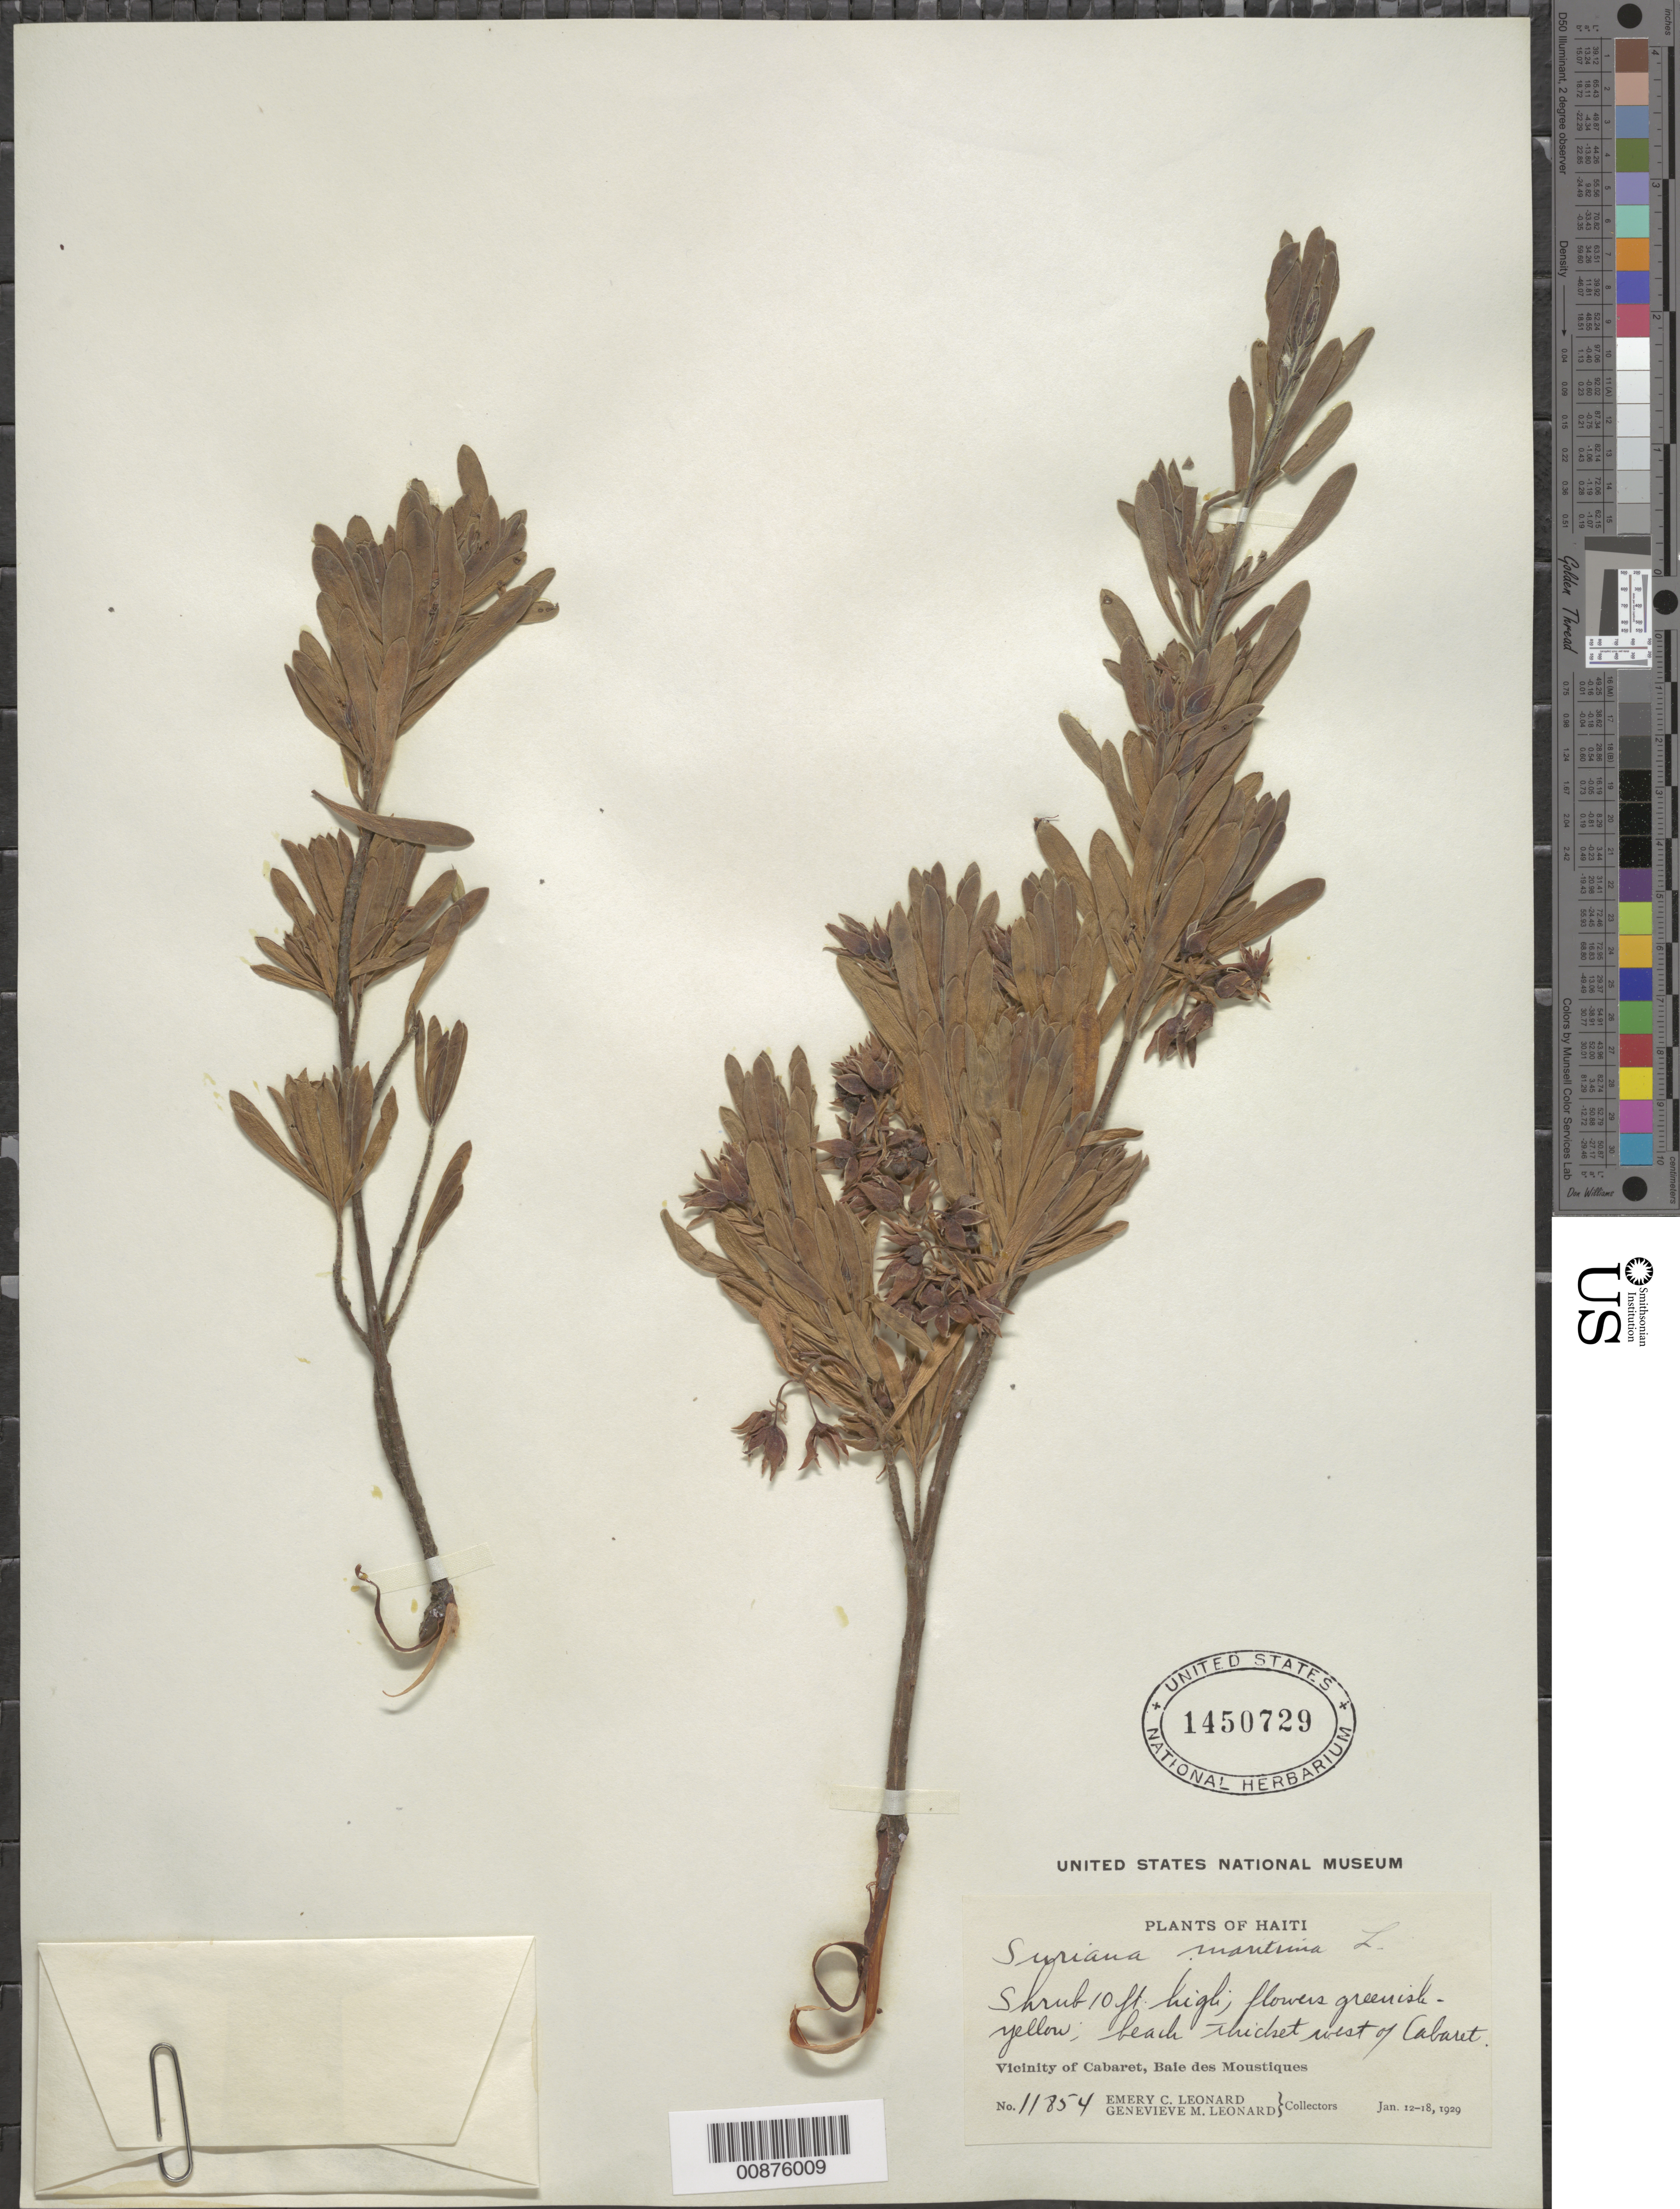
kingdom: Plantae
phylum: Tracheophyta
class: Magnoliopsida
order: Fabales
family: Surianaceae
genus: Suriana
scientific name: Suriana maritima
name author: L.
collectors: E. C. Leonard & G. M. Leonard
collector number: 11854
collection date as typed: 12 Jan 1929 to 18 Jan 1929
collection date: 1929-01-12/1929-01-18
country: Haiti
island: Hispaniola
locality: Vicinity of Cabaret, Baie des Moustiques, W of city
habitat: Beach thicket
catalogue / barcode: US 1450729